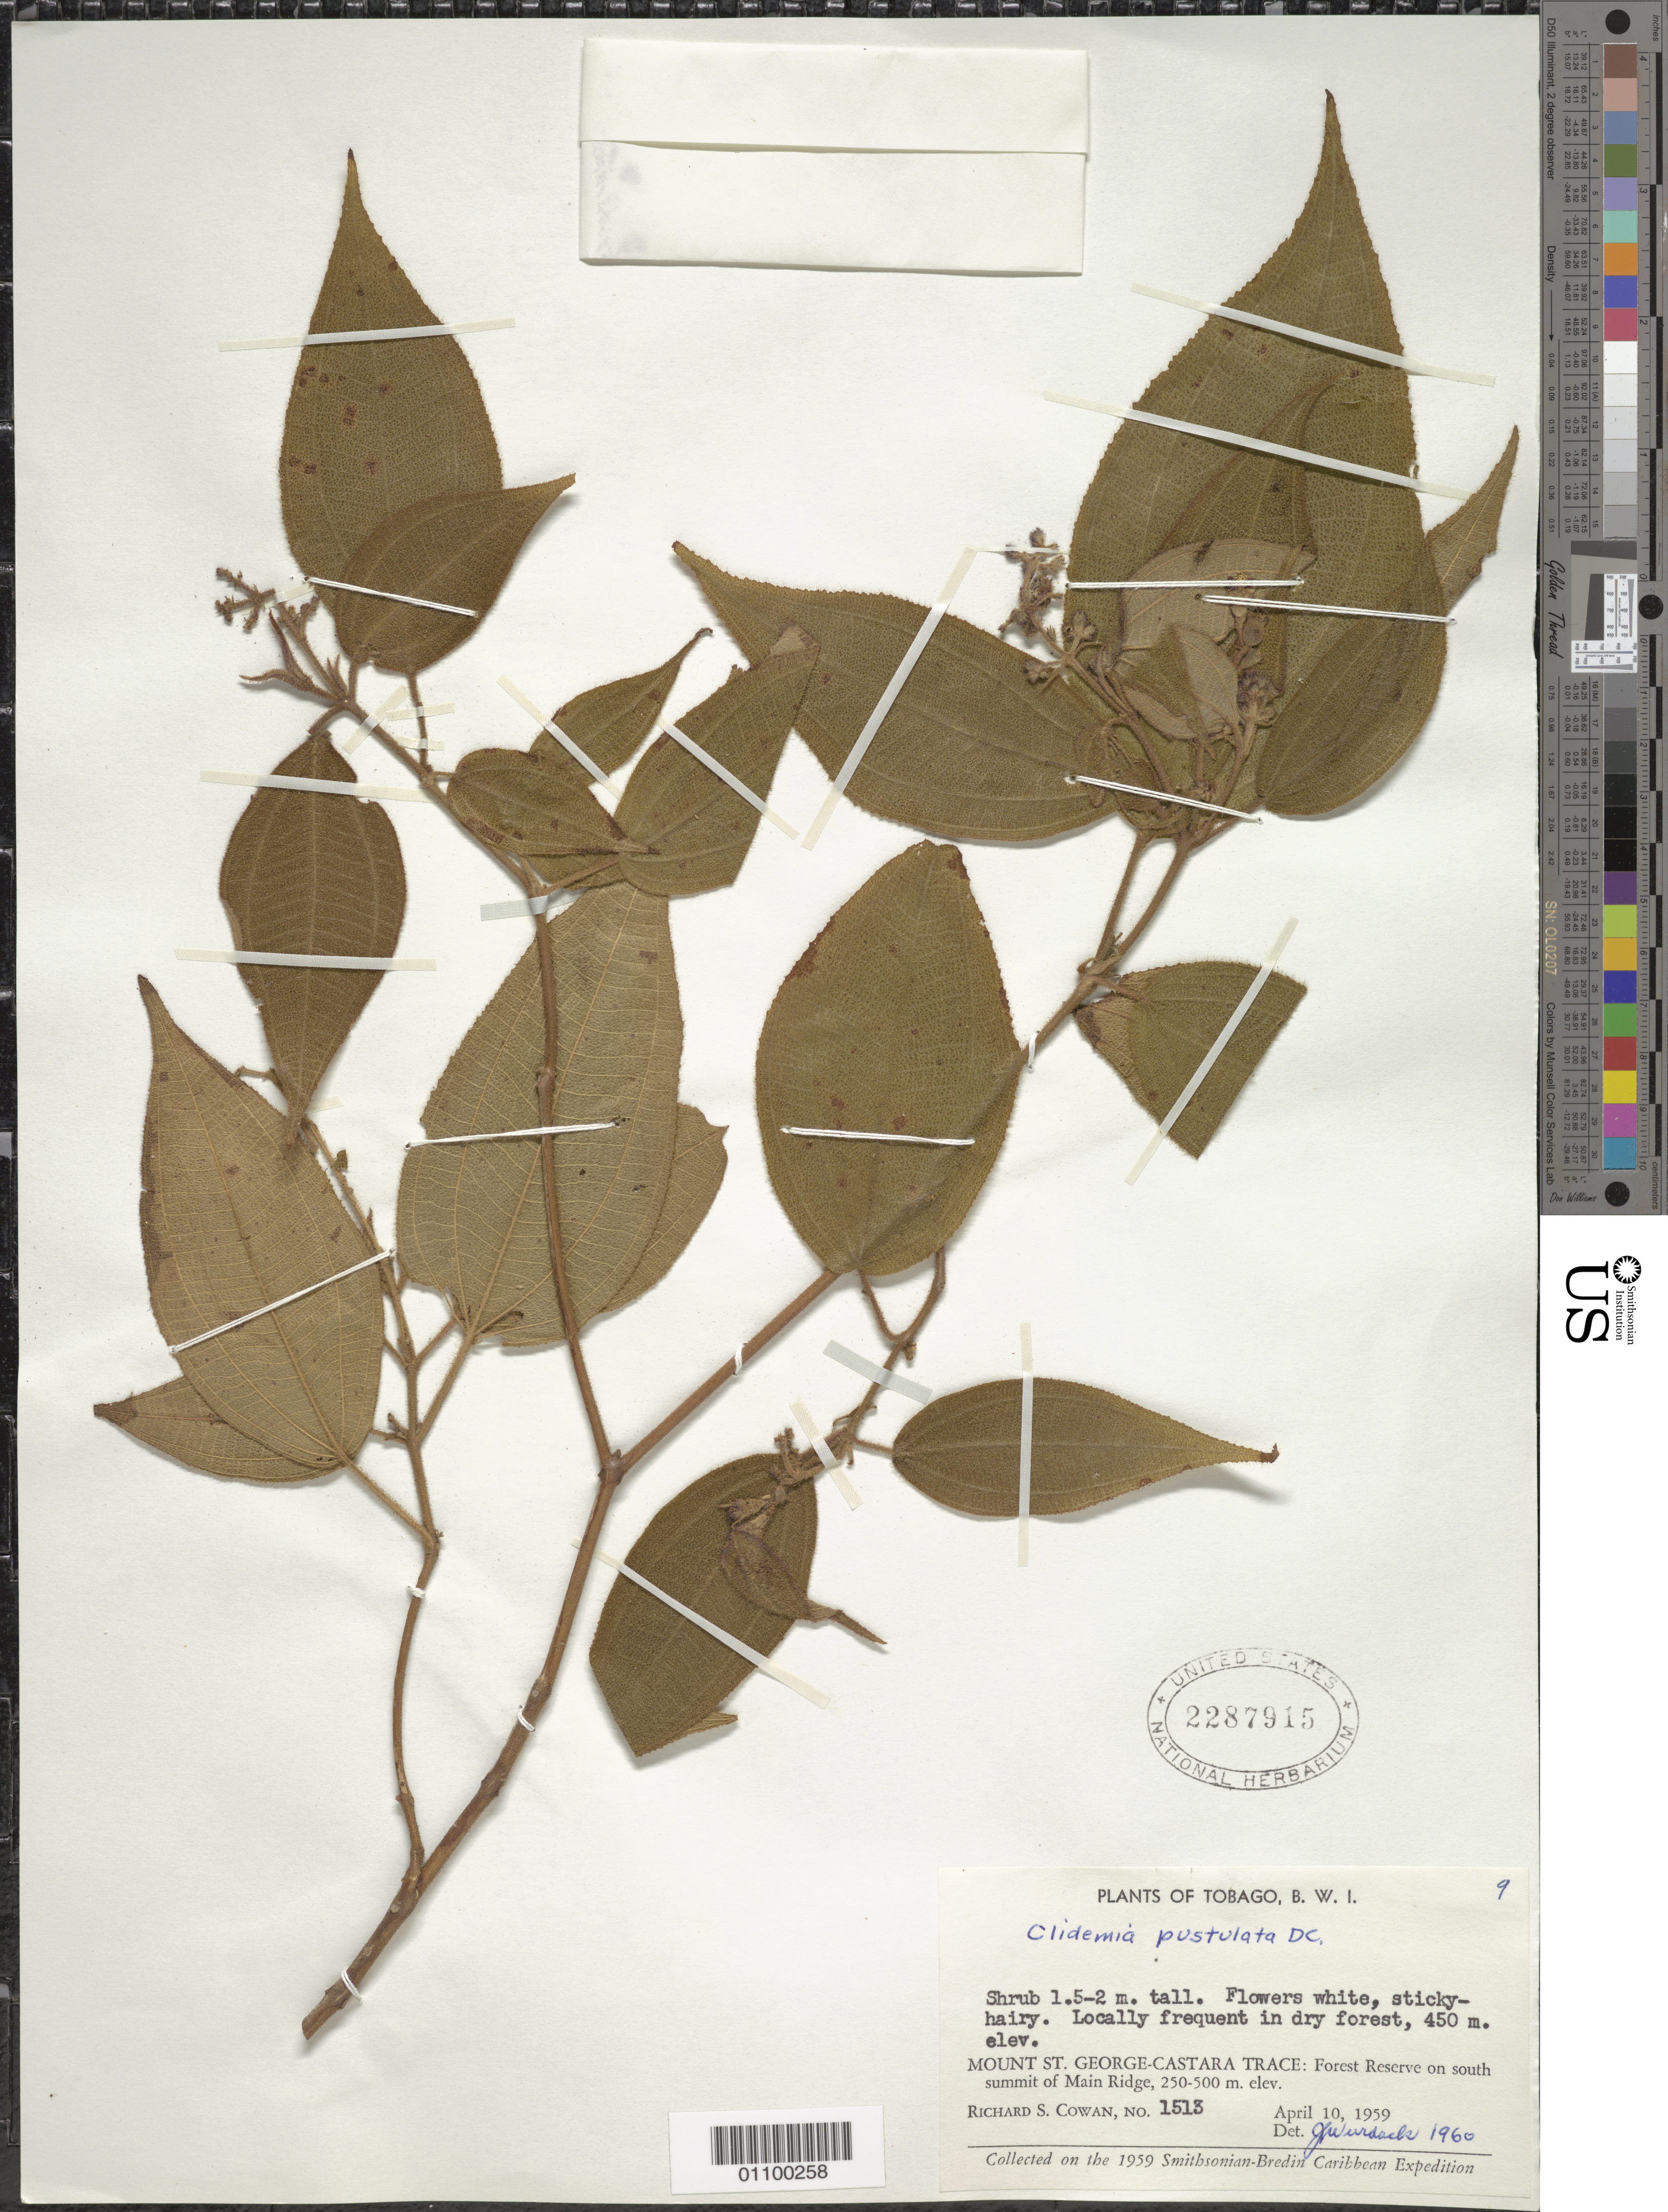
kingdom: Plantae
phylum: Tracheophyta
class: Magnoliopsida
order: Myrtales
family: Melastomataceae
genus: Clidemia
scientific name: Clidemia pustulata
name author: DC.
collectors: R. S. Cowan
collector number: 1513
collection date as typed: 10 Apr 1959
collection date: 1959-04-10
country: Trinidad and Tobago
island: Tobago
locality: Mount St. George-Castara Trace: Forest reserve on S summit of Main Ridge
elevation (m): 450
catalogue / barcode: US 2287915